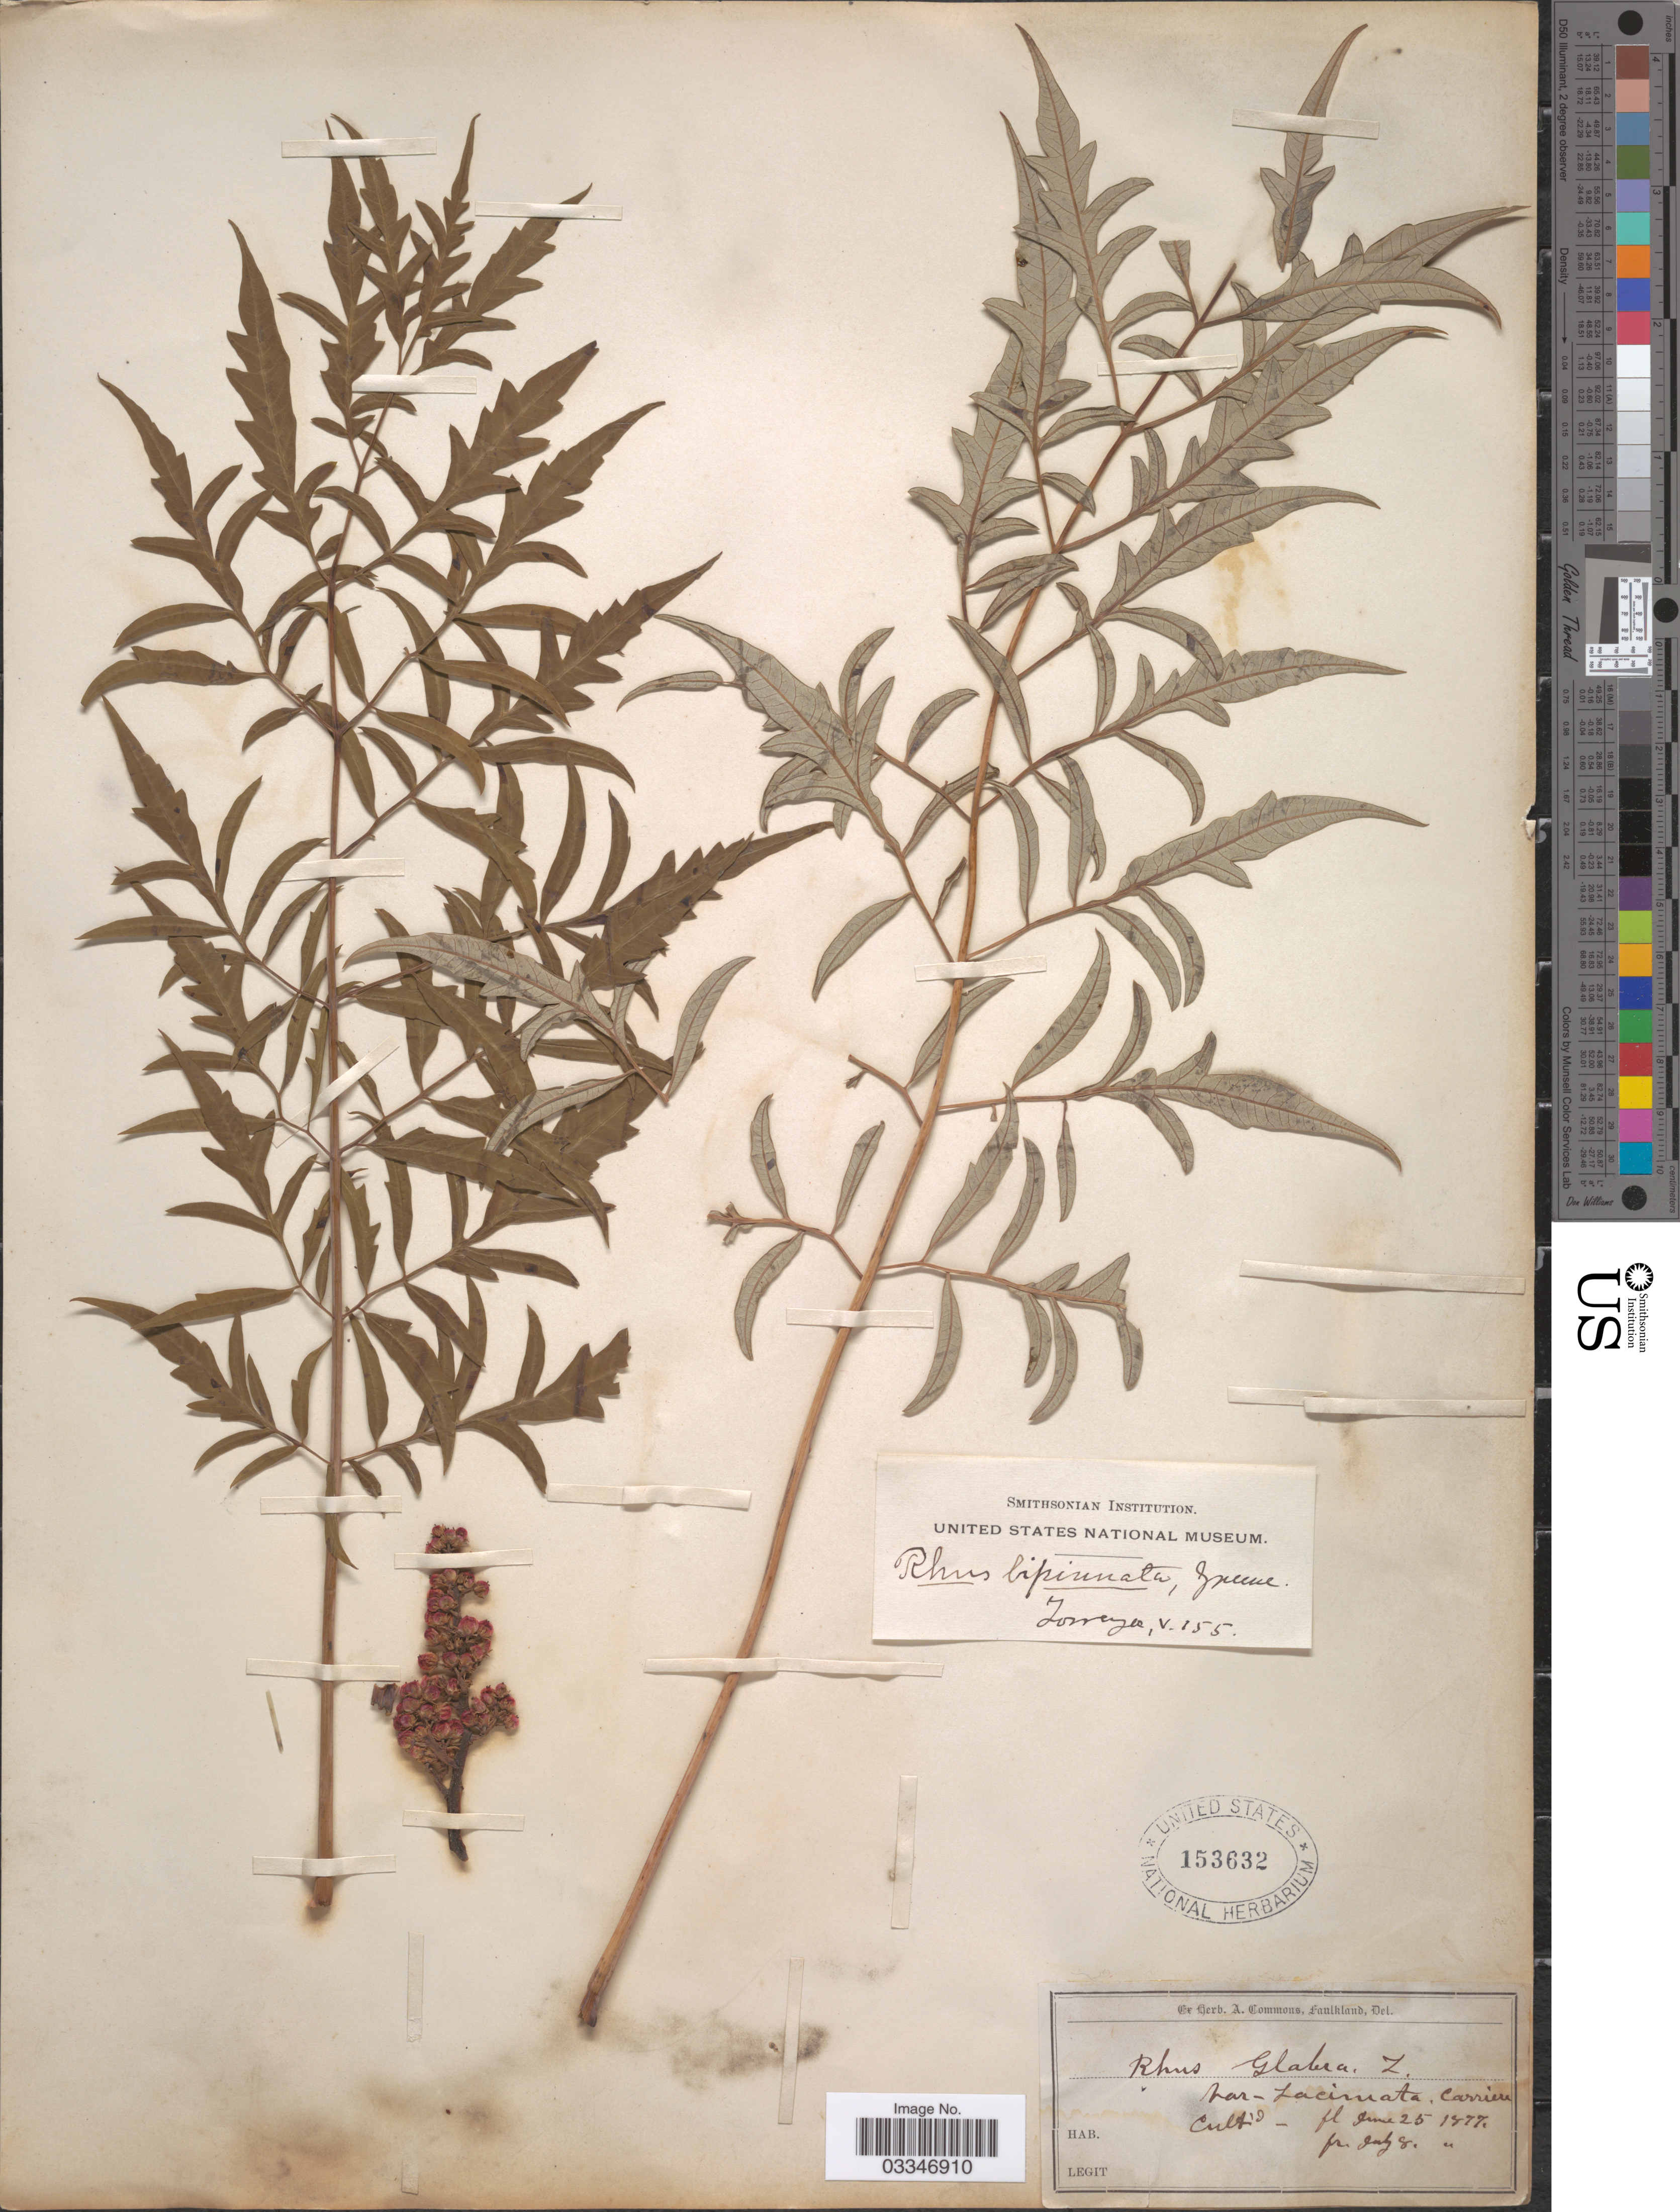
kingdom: Plantae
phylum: Tracheophyta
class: Magnoliopsida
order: Sapindales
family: Anacardiaceae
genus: Rhus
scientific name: Rhus typhina var. laciniata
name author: Alph. Wood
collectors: ex herb. A. Commons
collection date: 1877-06-25/1877-07-08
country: United States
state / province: Delaware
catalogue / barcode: US 153632